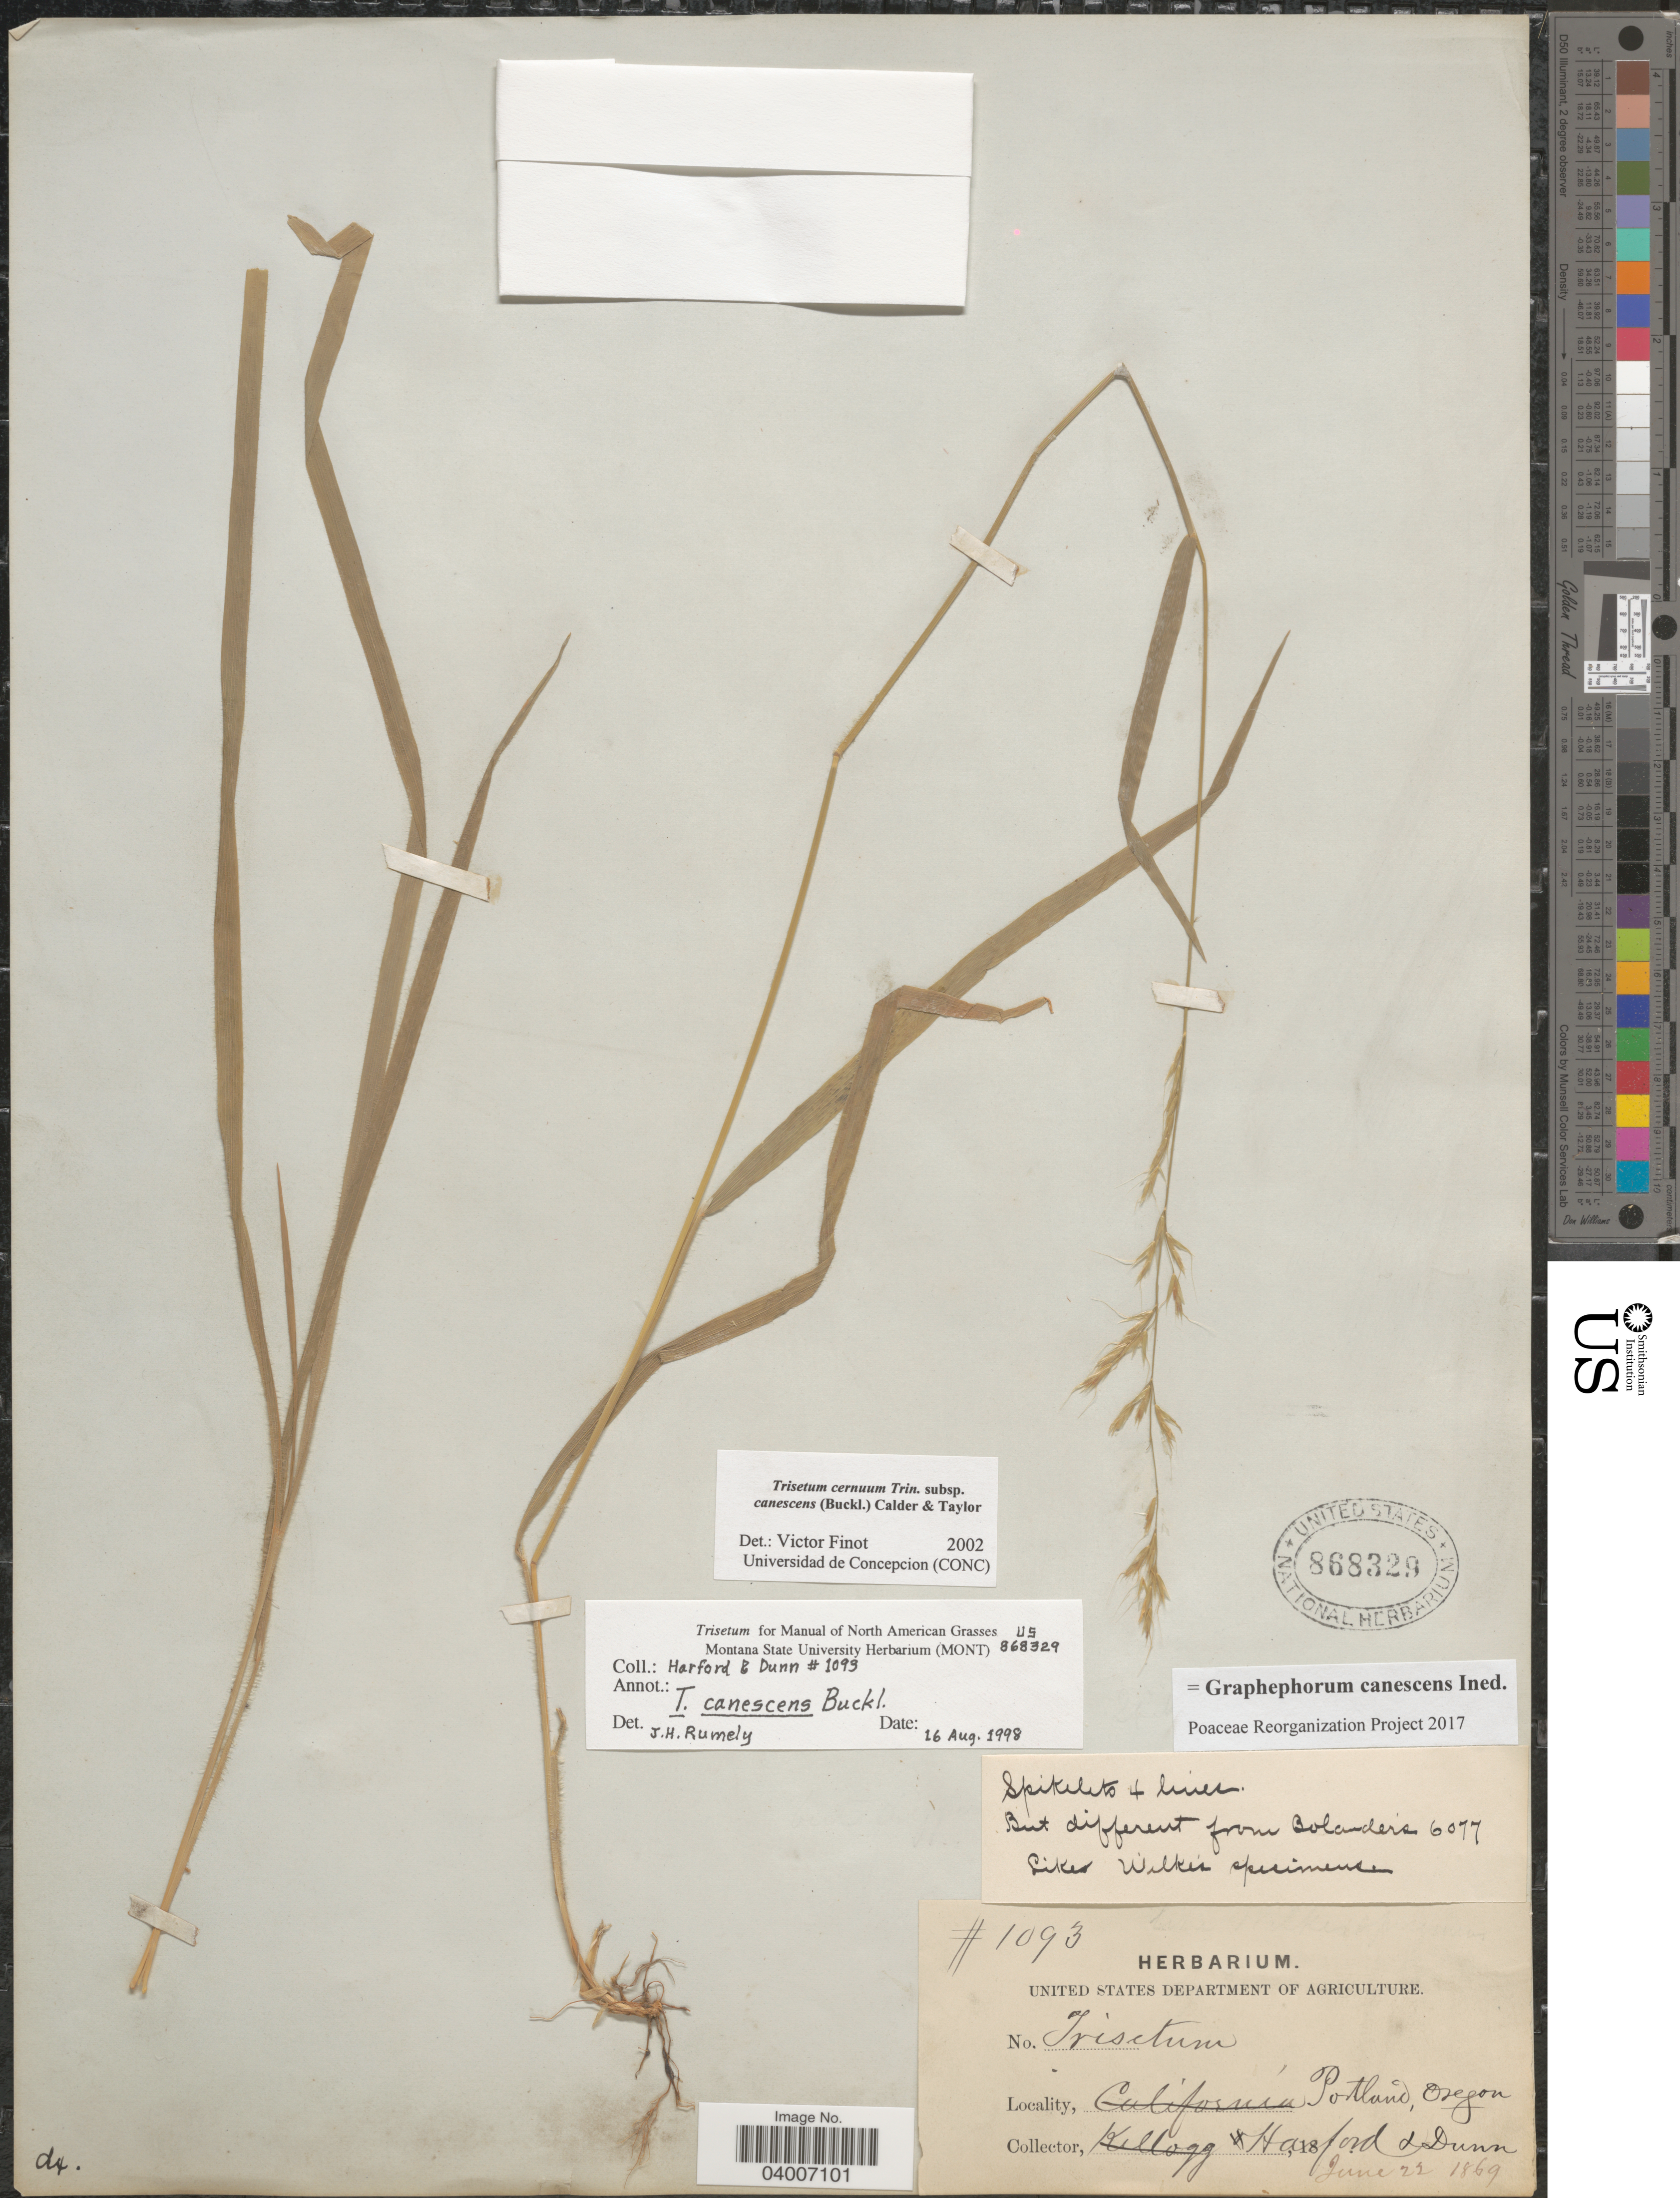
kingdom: Plantae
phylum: Tracheophyta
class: Liliopsida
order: Poales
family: Poaceae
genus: Graphephorum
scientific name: Graphephorum canescens ined.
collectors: Harford & -- Dunn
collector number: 1093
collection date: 1869-06-22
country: United States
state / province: Oregon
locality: Portland.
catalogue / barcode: US 868329